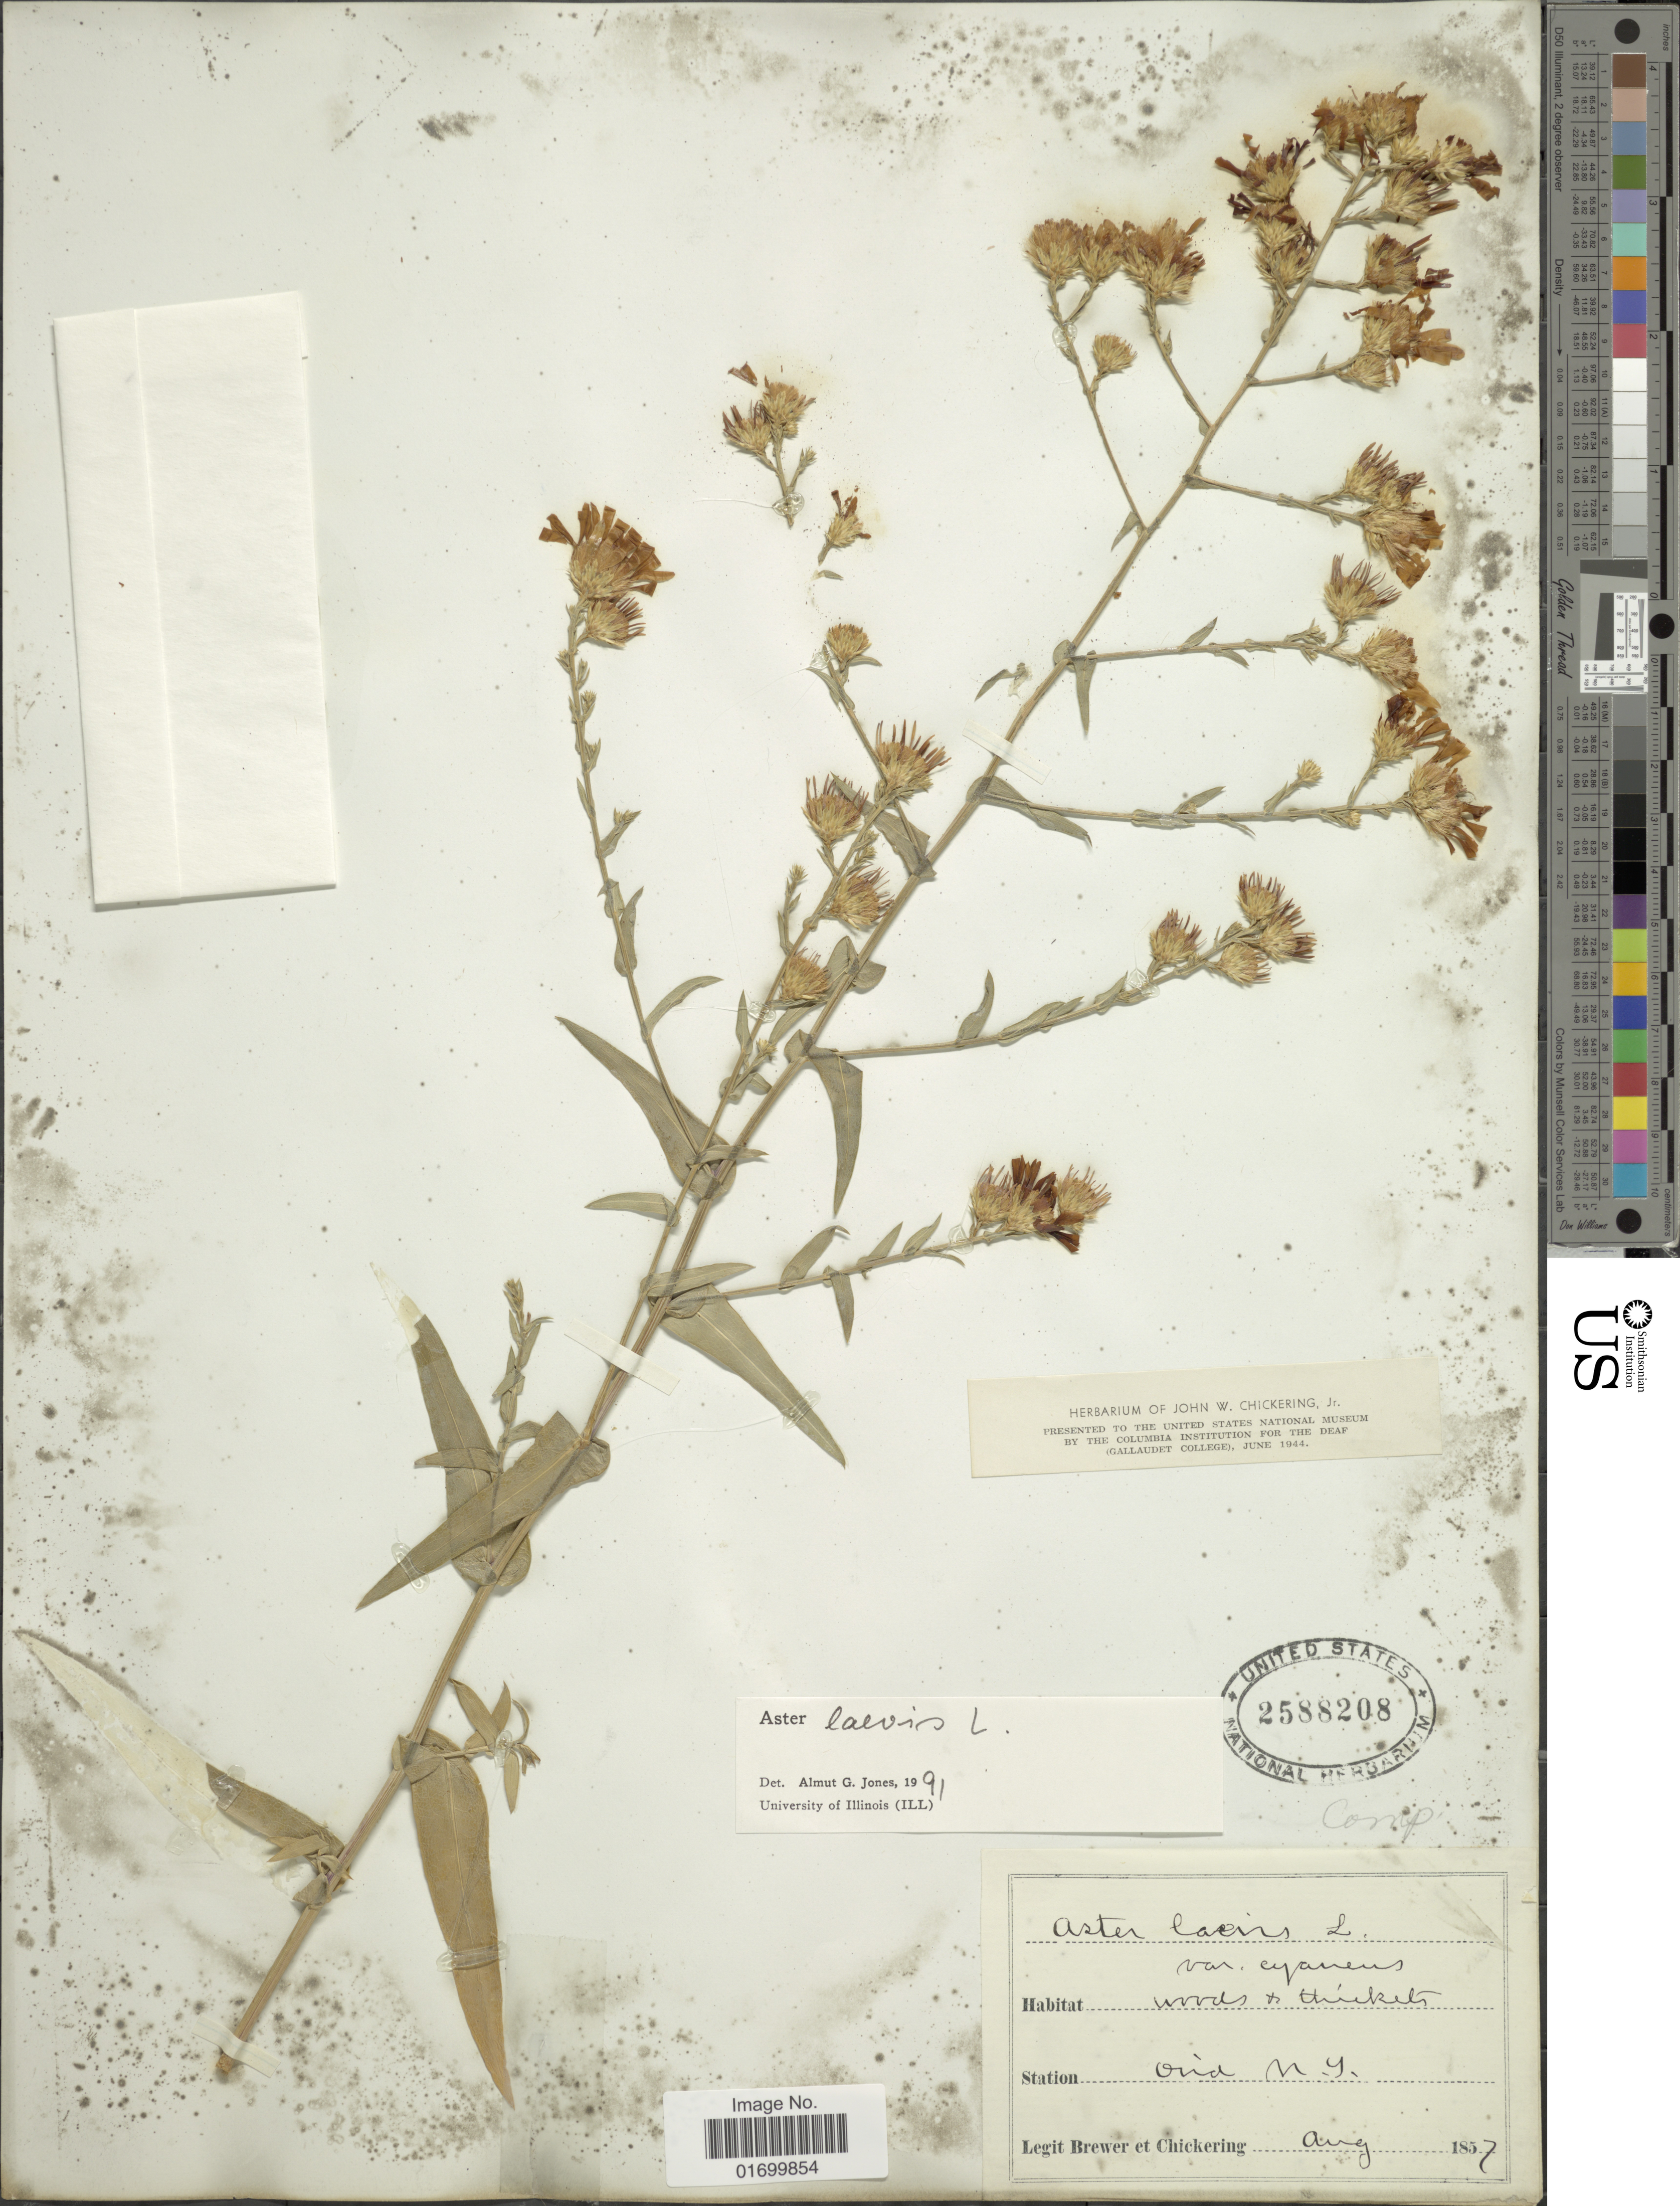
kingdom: Plantae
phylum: Tracheophyta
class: Magnoliopsida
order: Asterales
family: Asteraceae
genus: Symphyotrichum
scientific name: Symphyotrichum laeve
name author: (L.) Á. Löve & D. Löve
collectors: -. Brewer & J. Chickering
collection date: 1857-08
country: United States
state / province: New York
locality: Ovid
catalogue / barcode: US 2588208